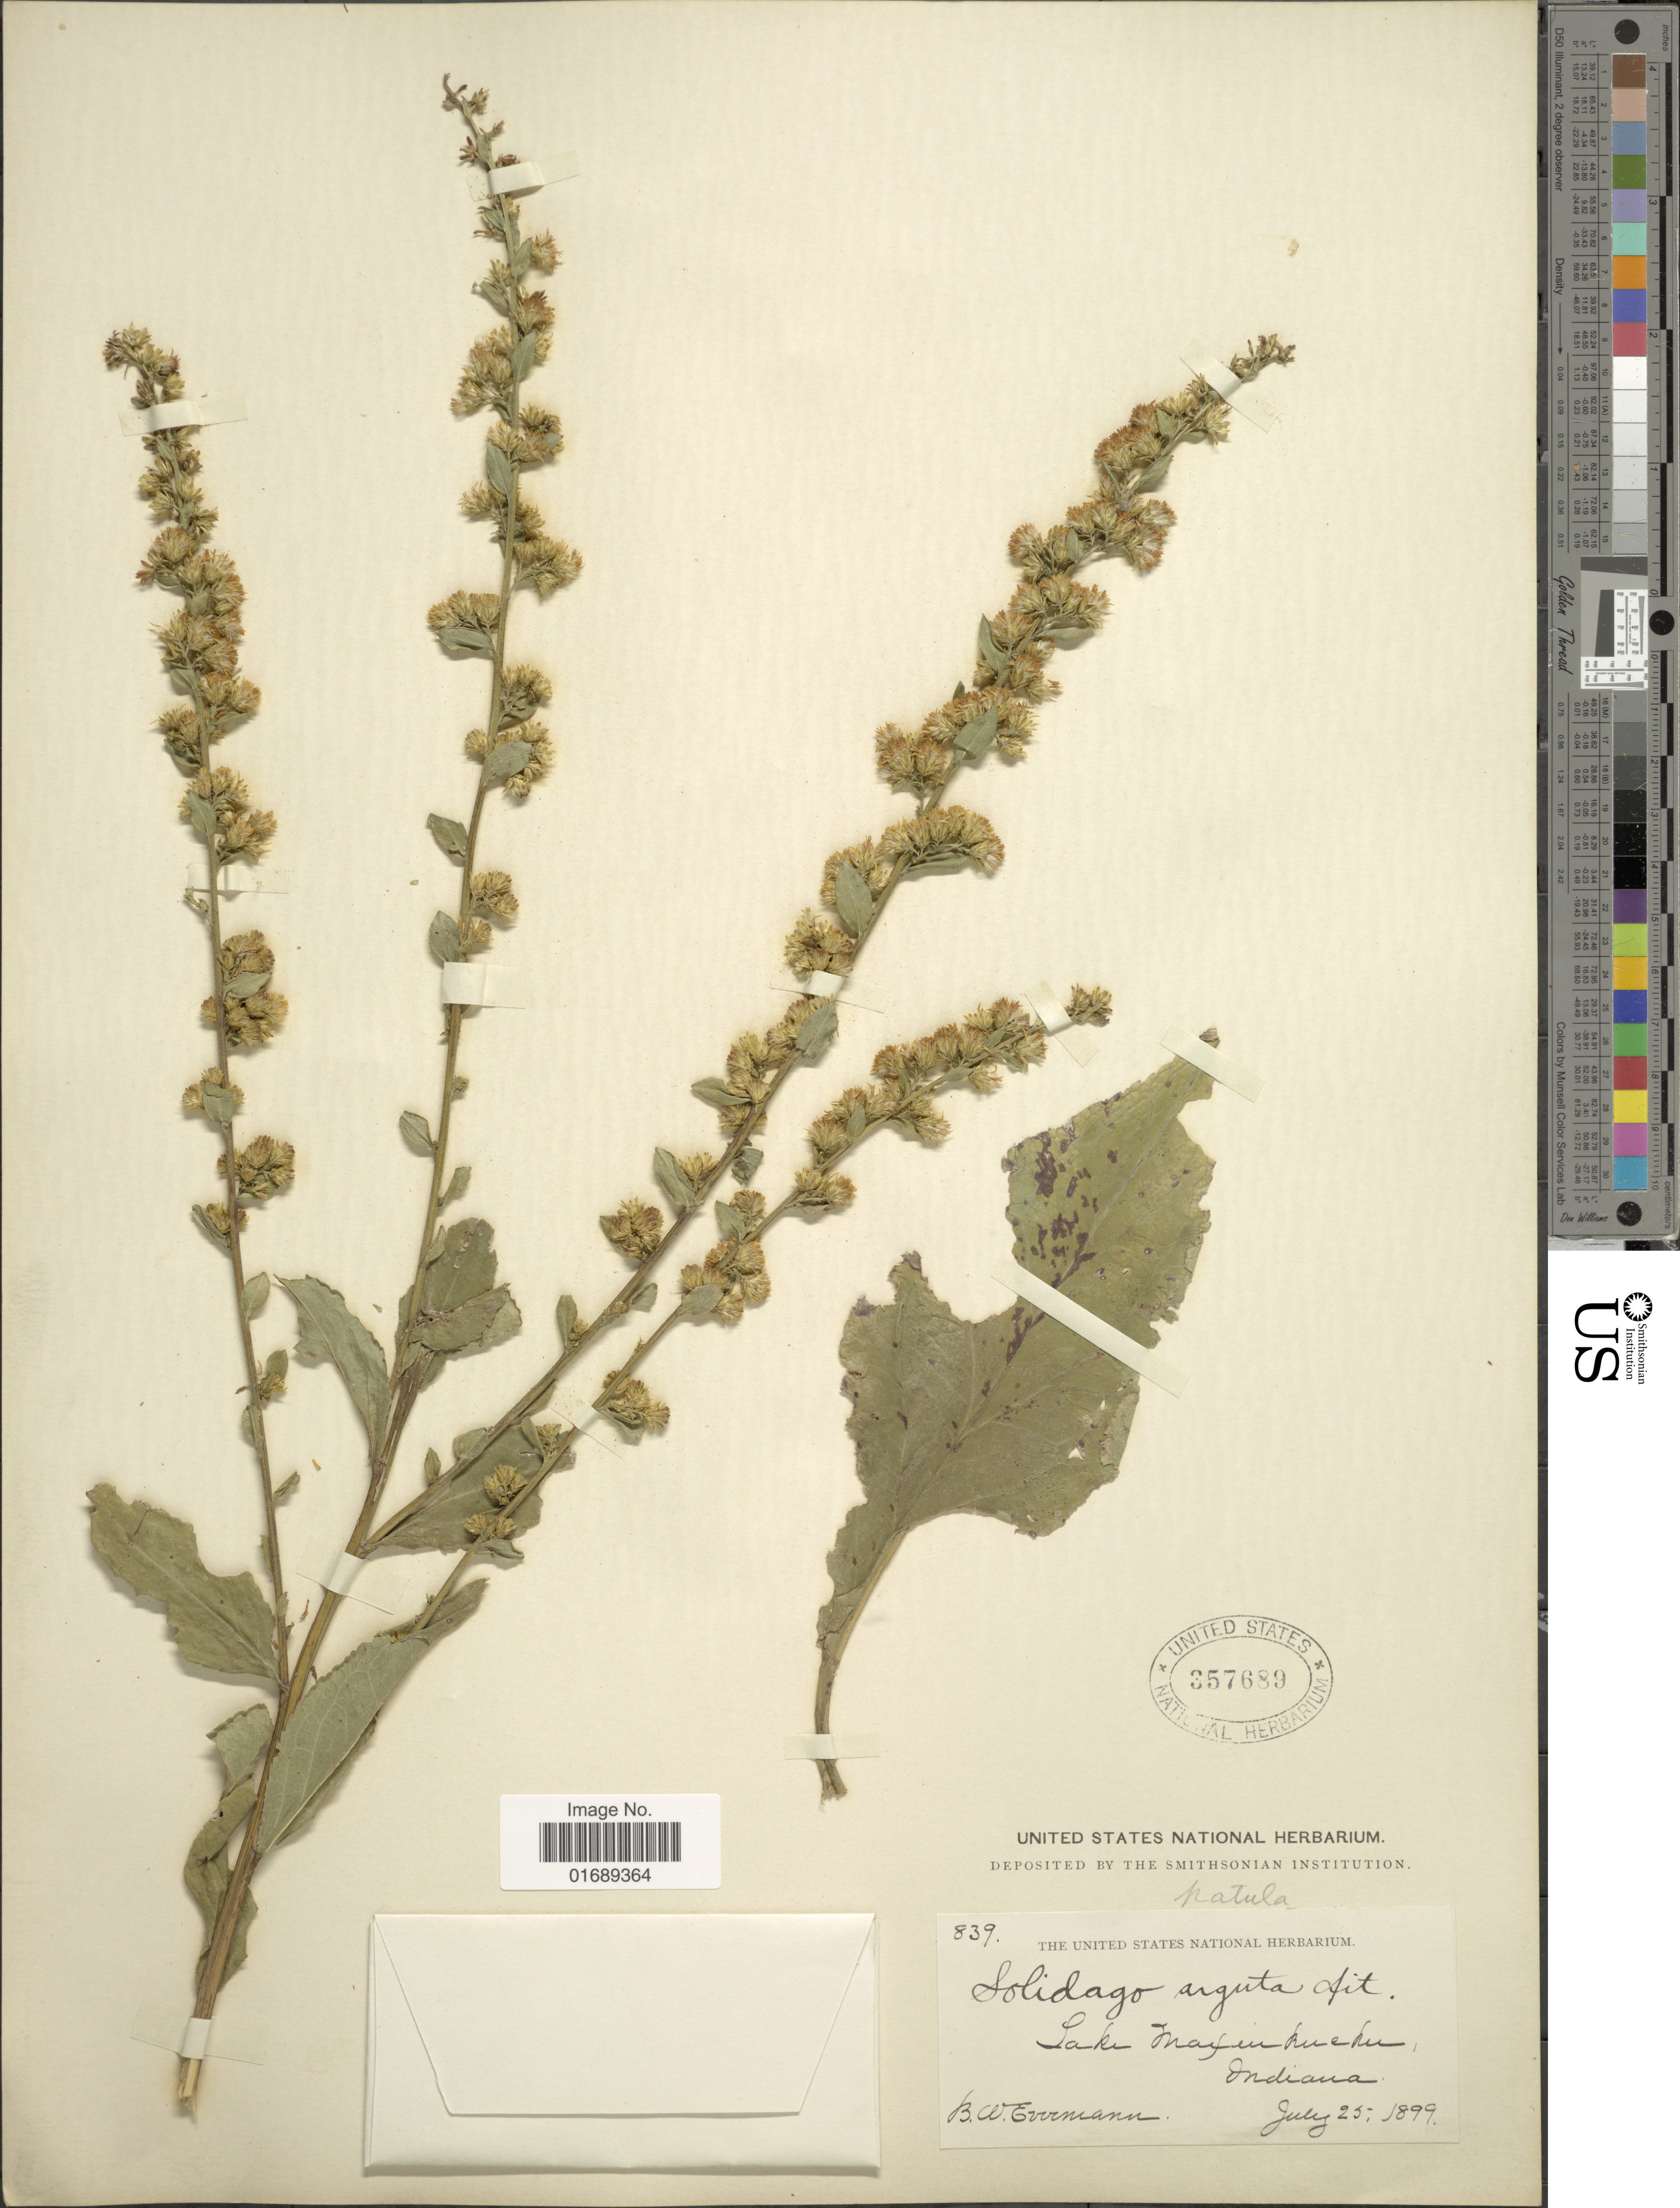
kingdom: Plantae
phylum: Tracheophyta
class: Magnoliopsida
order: Asterales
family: Asteraceae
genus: Solidago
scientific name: Solidago patula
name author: Muhl. ex Willd.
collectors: B. W. Evermann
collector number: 839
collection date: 1899-07-25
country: United States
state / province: Indiana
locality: Lake Maxinkuckee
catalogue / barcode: US 357689